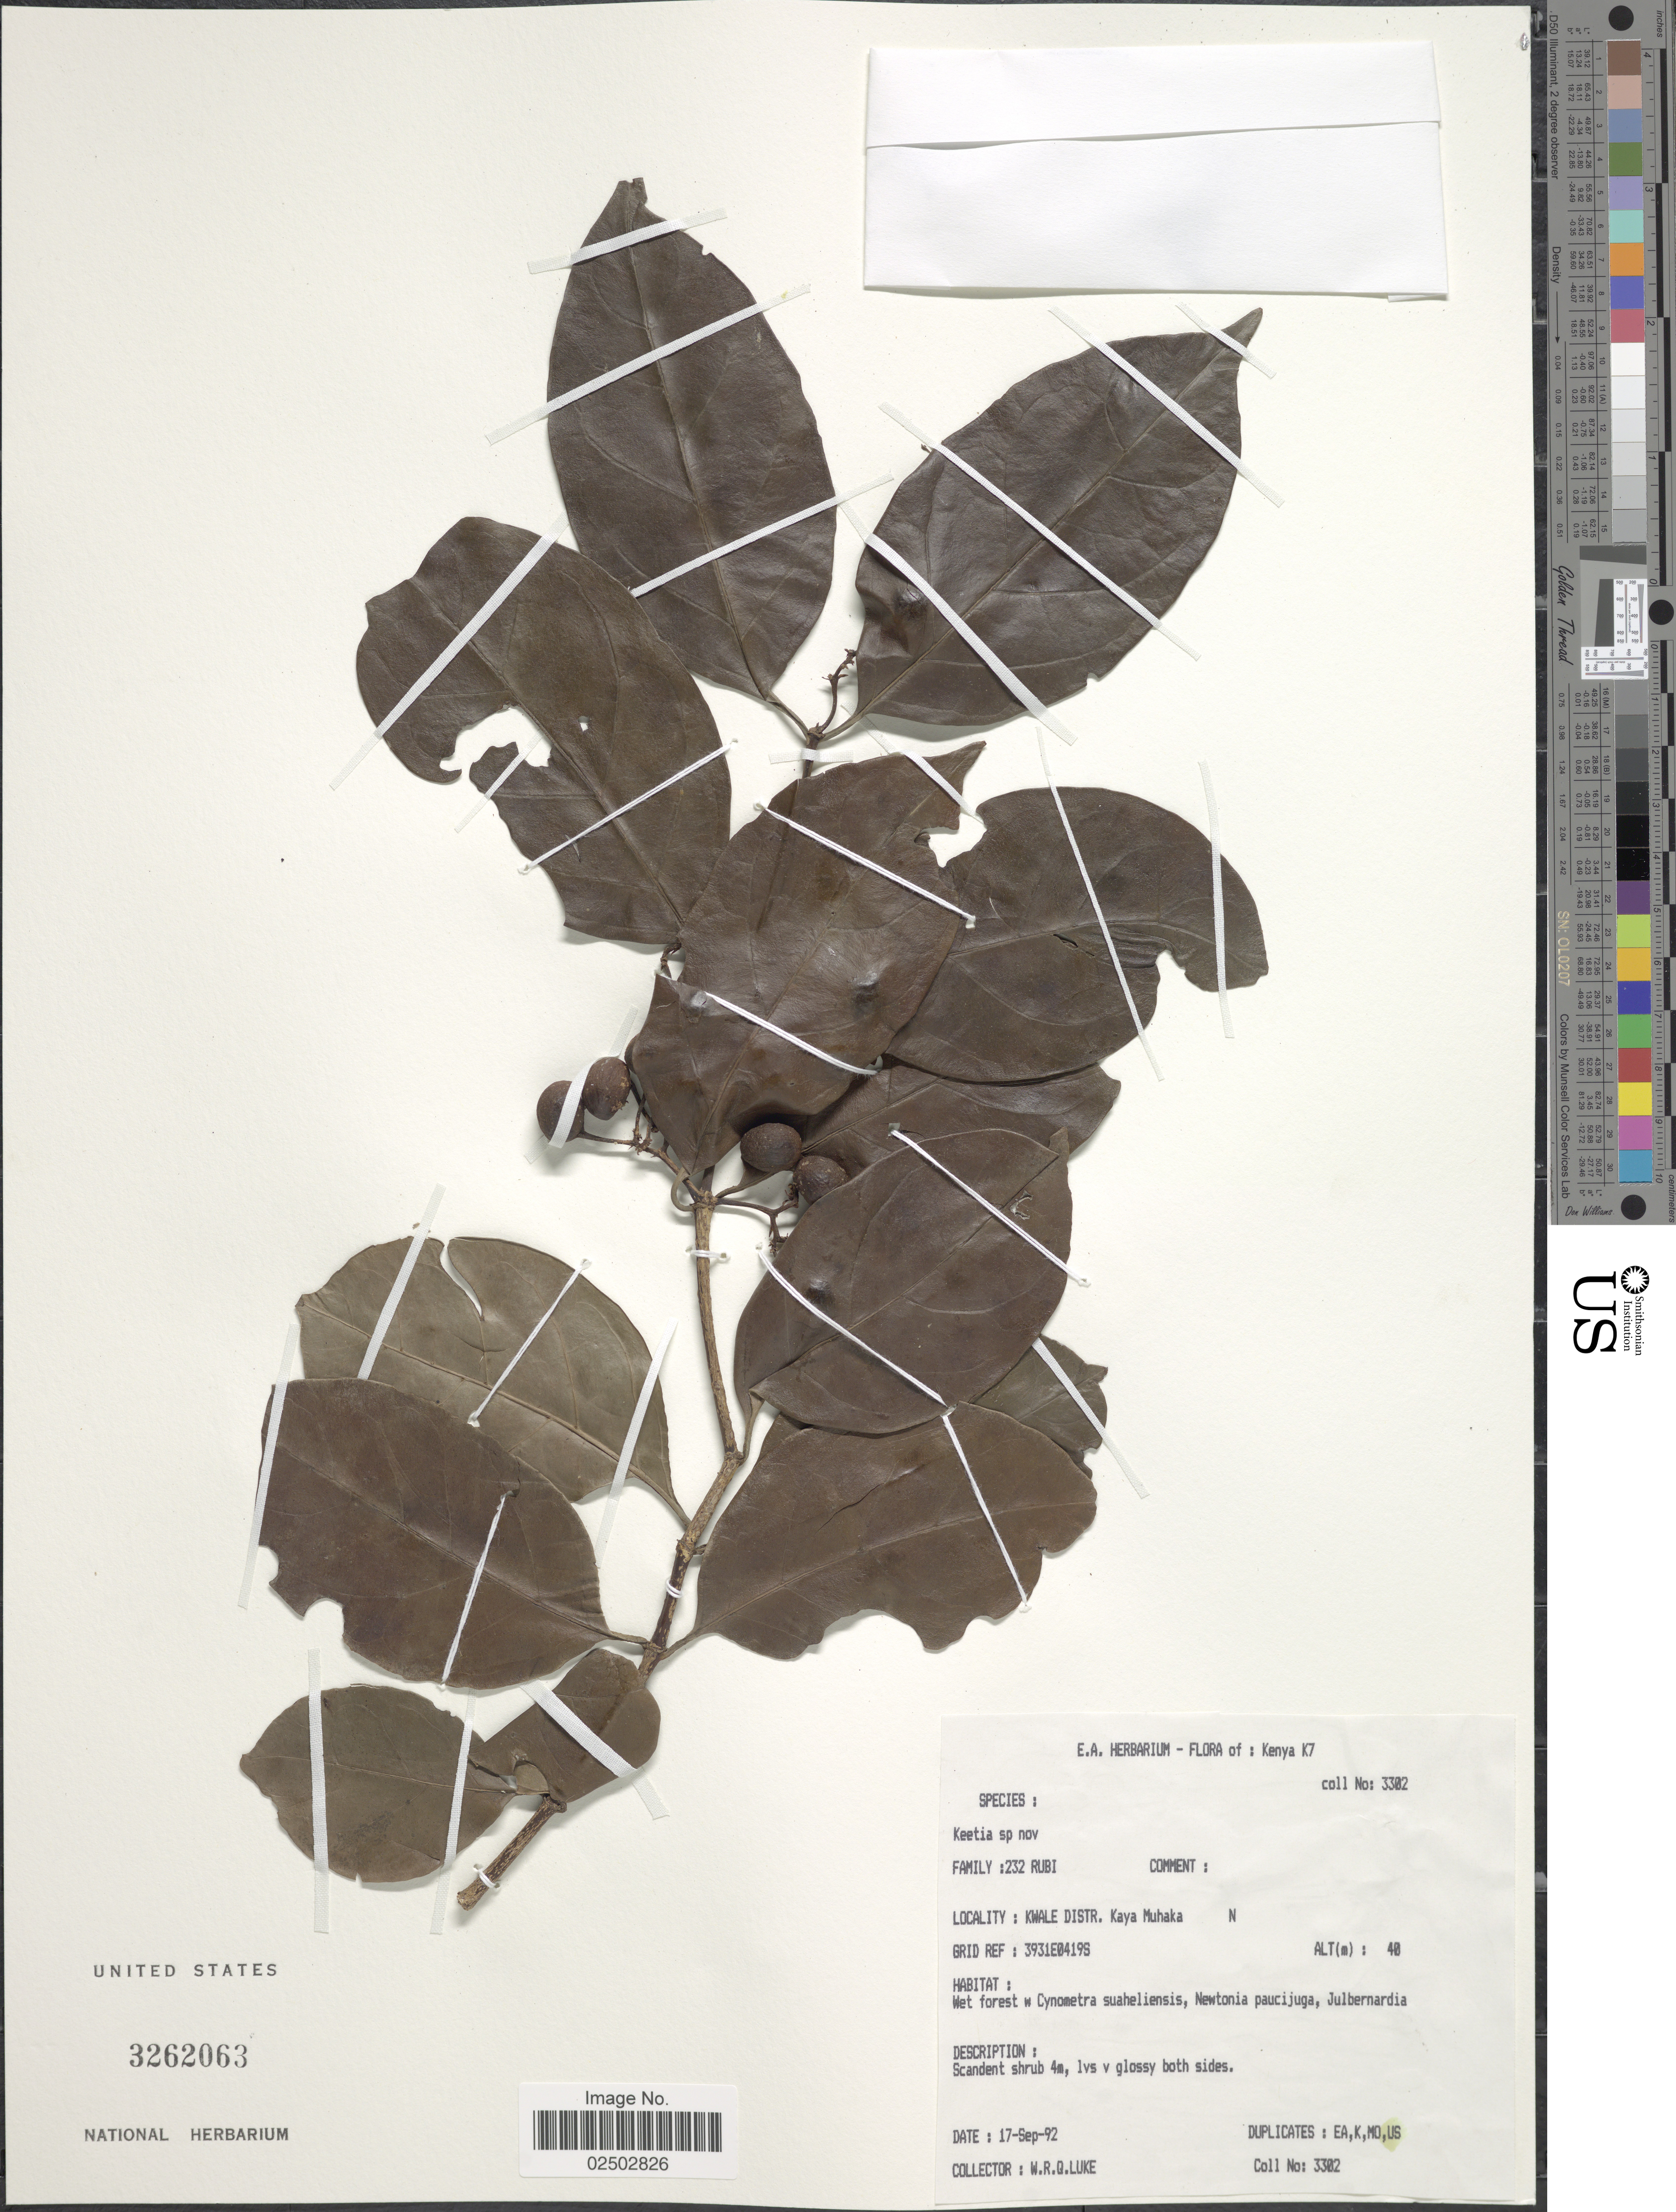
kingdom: Plantae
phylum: Tracheophyta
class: Magnoliopsida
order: Gentianales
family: Rubiaceae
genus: Keetia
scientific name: Keetia sp.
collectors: Q. Luke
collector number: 3302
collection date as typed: Transcribed d/m/y: 17/9/92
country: Kenya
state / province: Kwale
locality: Kwale Distr., Kaya Muhaka N, Grid Ref: 3931E0419S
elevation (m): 40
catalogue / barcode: US 3262063